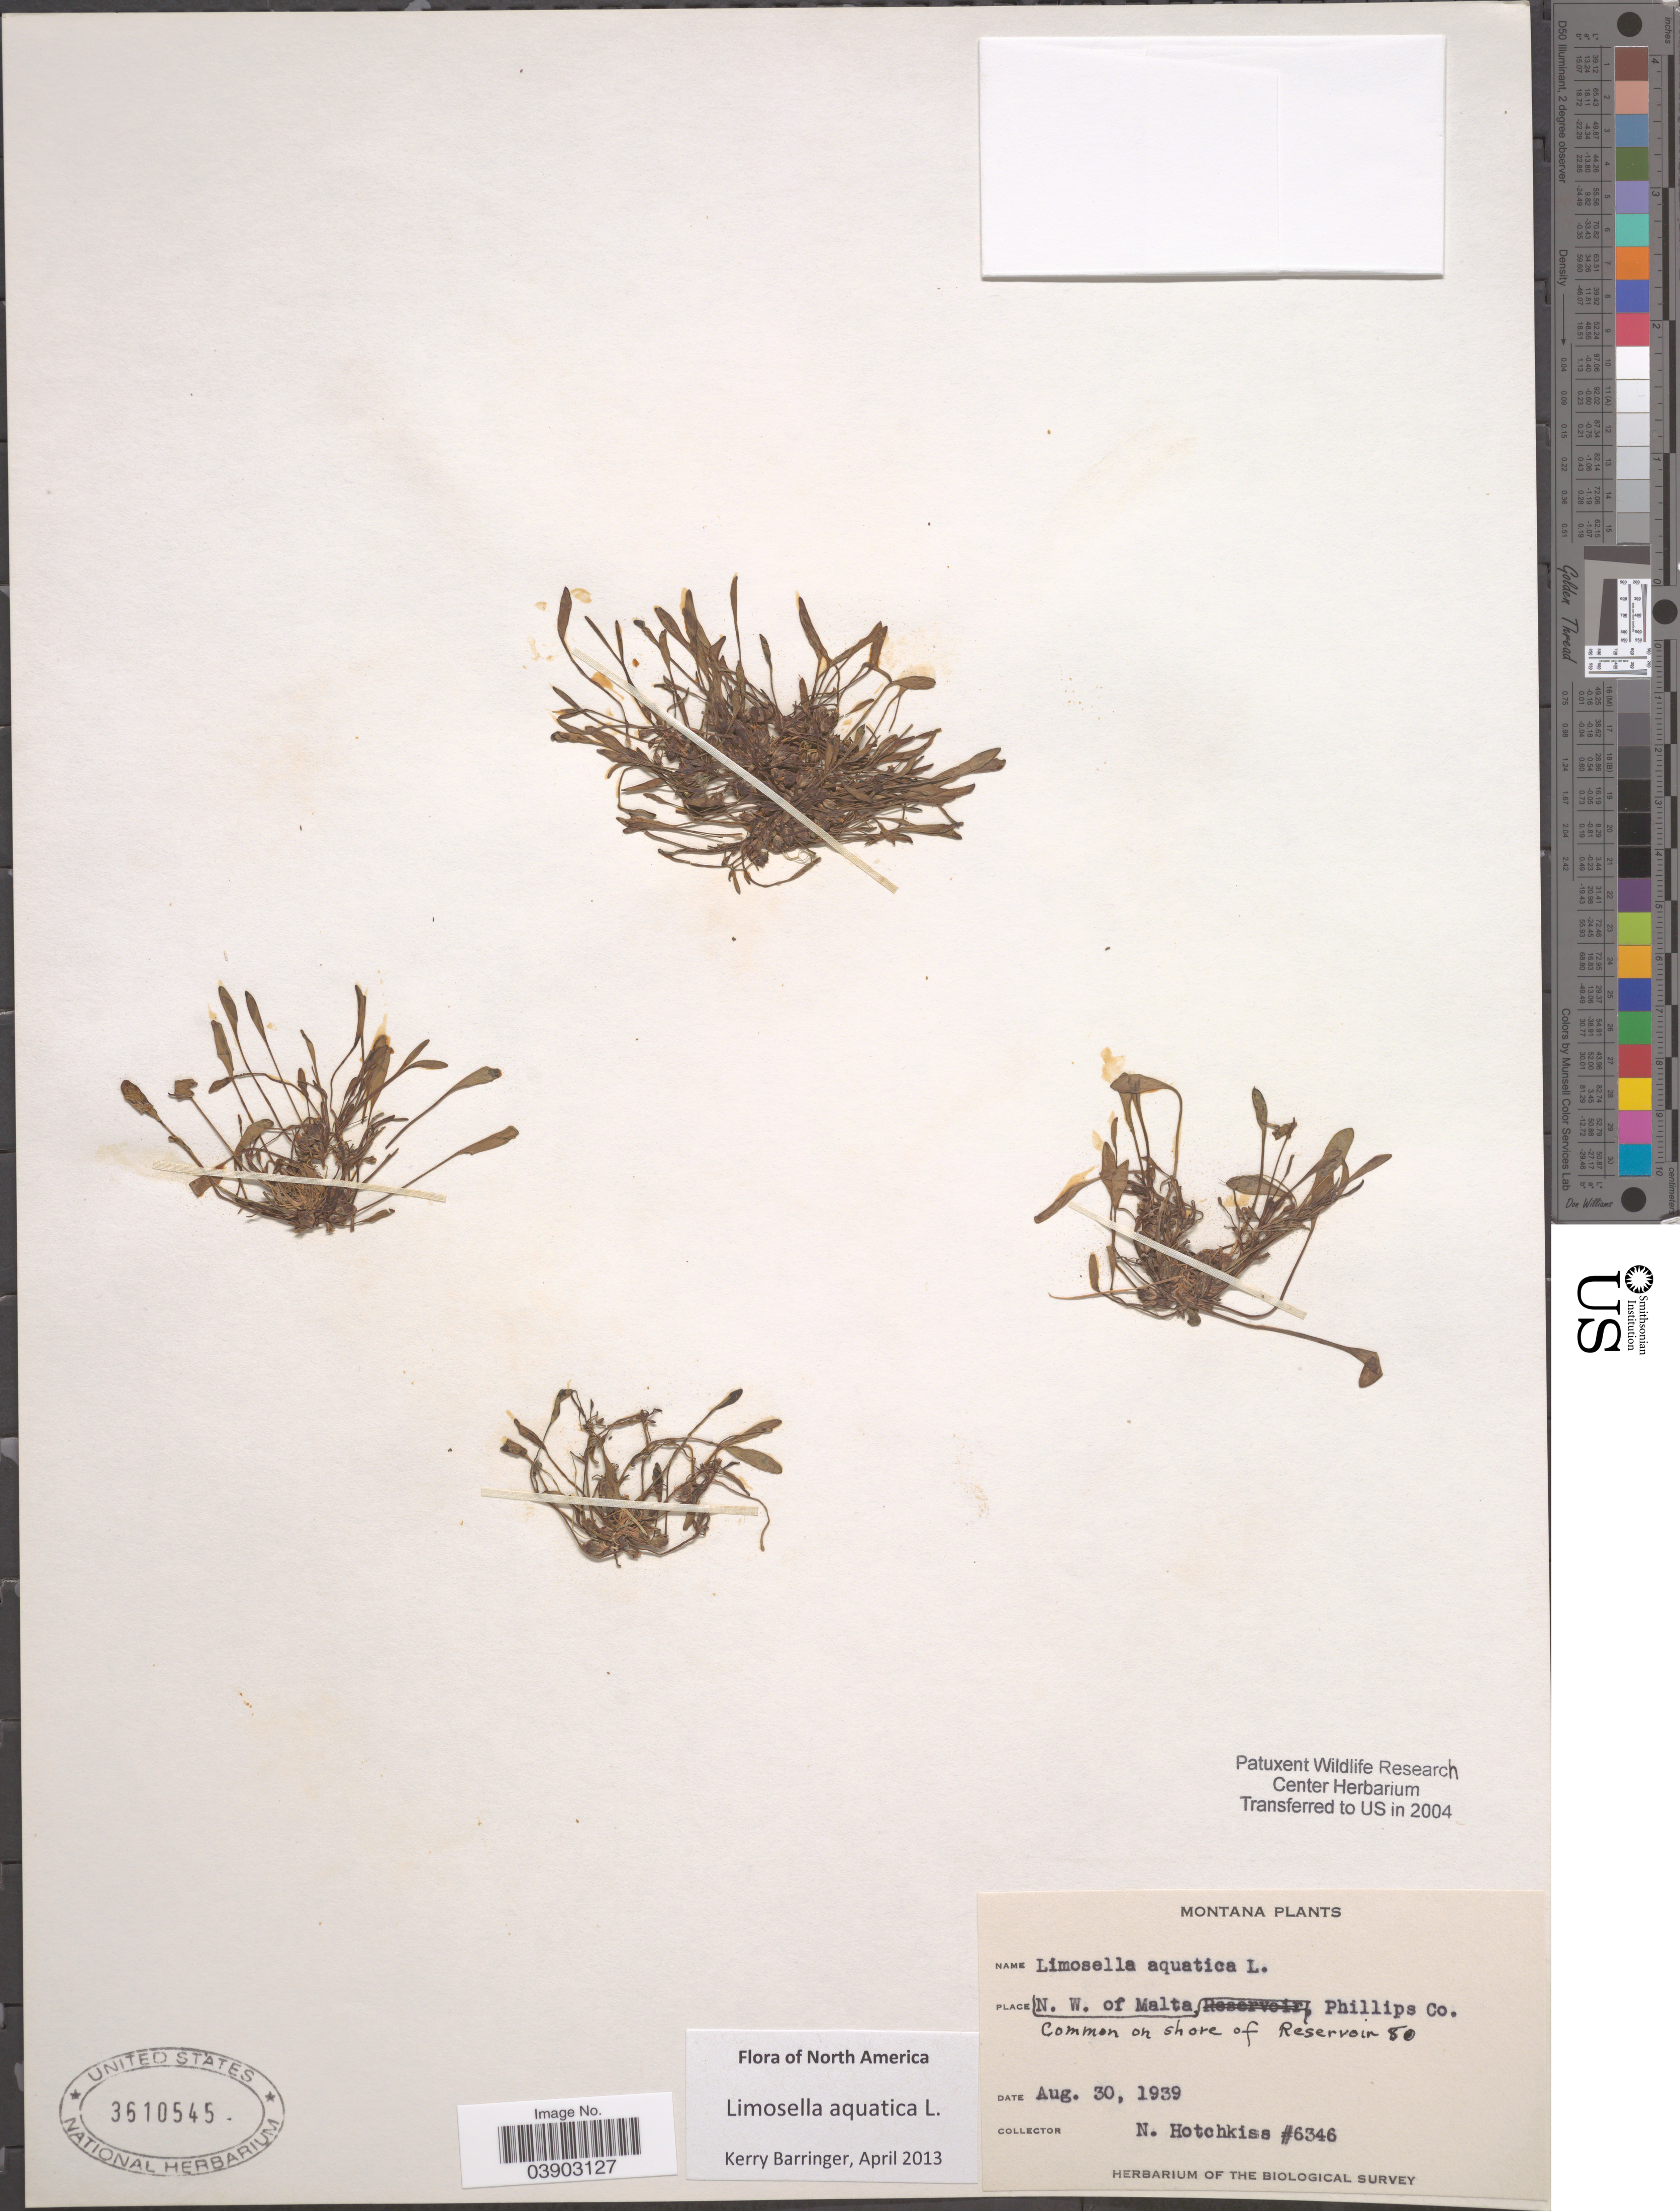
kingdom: Plantae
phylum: Tracheophyta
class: Magnoliopsida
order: Lamiales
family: Scrophulariaceae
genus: Limosella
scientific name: Limosella aquatica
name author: L.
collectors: N. Hotchkiss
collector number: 6346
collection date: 1939-08-30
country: United States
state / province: Montana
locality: N.W. of Malta. Phillips Co. On shore of Reservoir 80.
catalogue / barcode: US 3610545